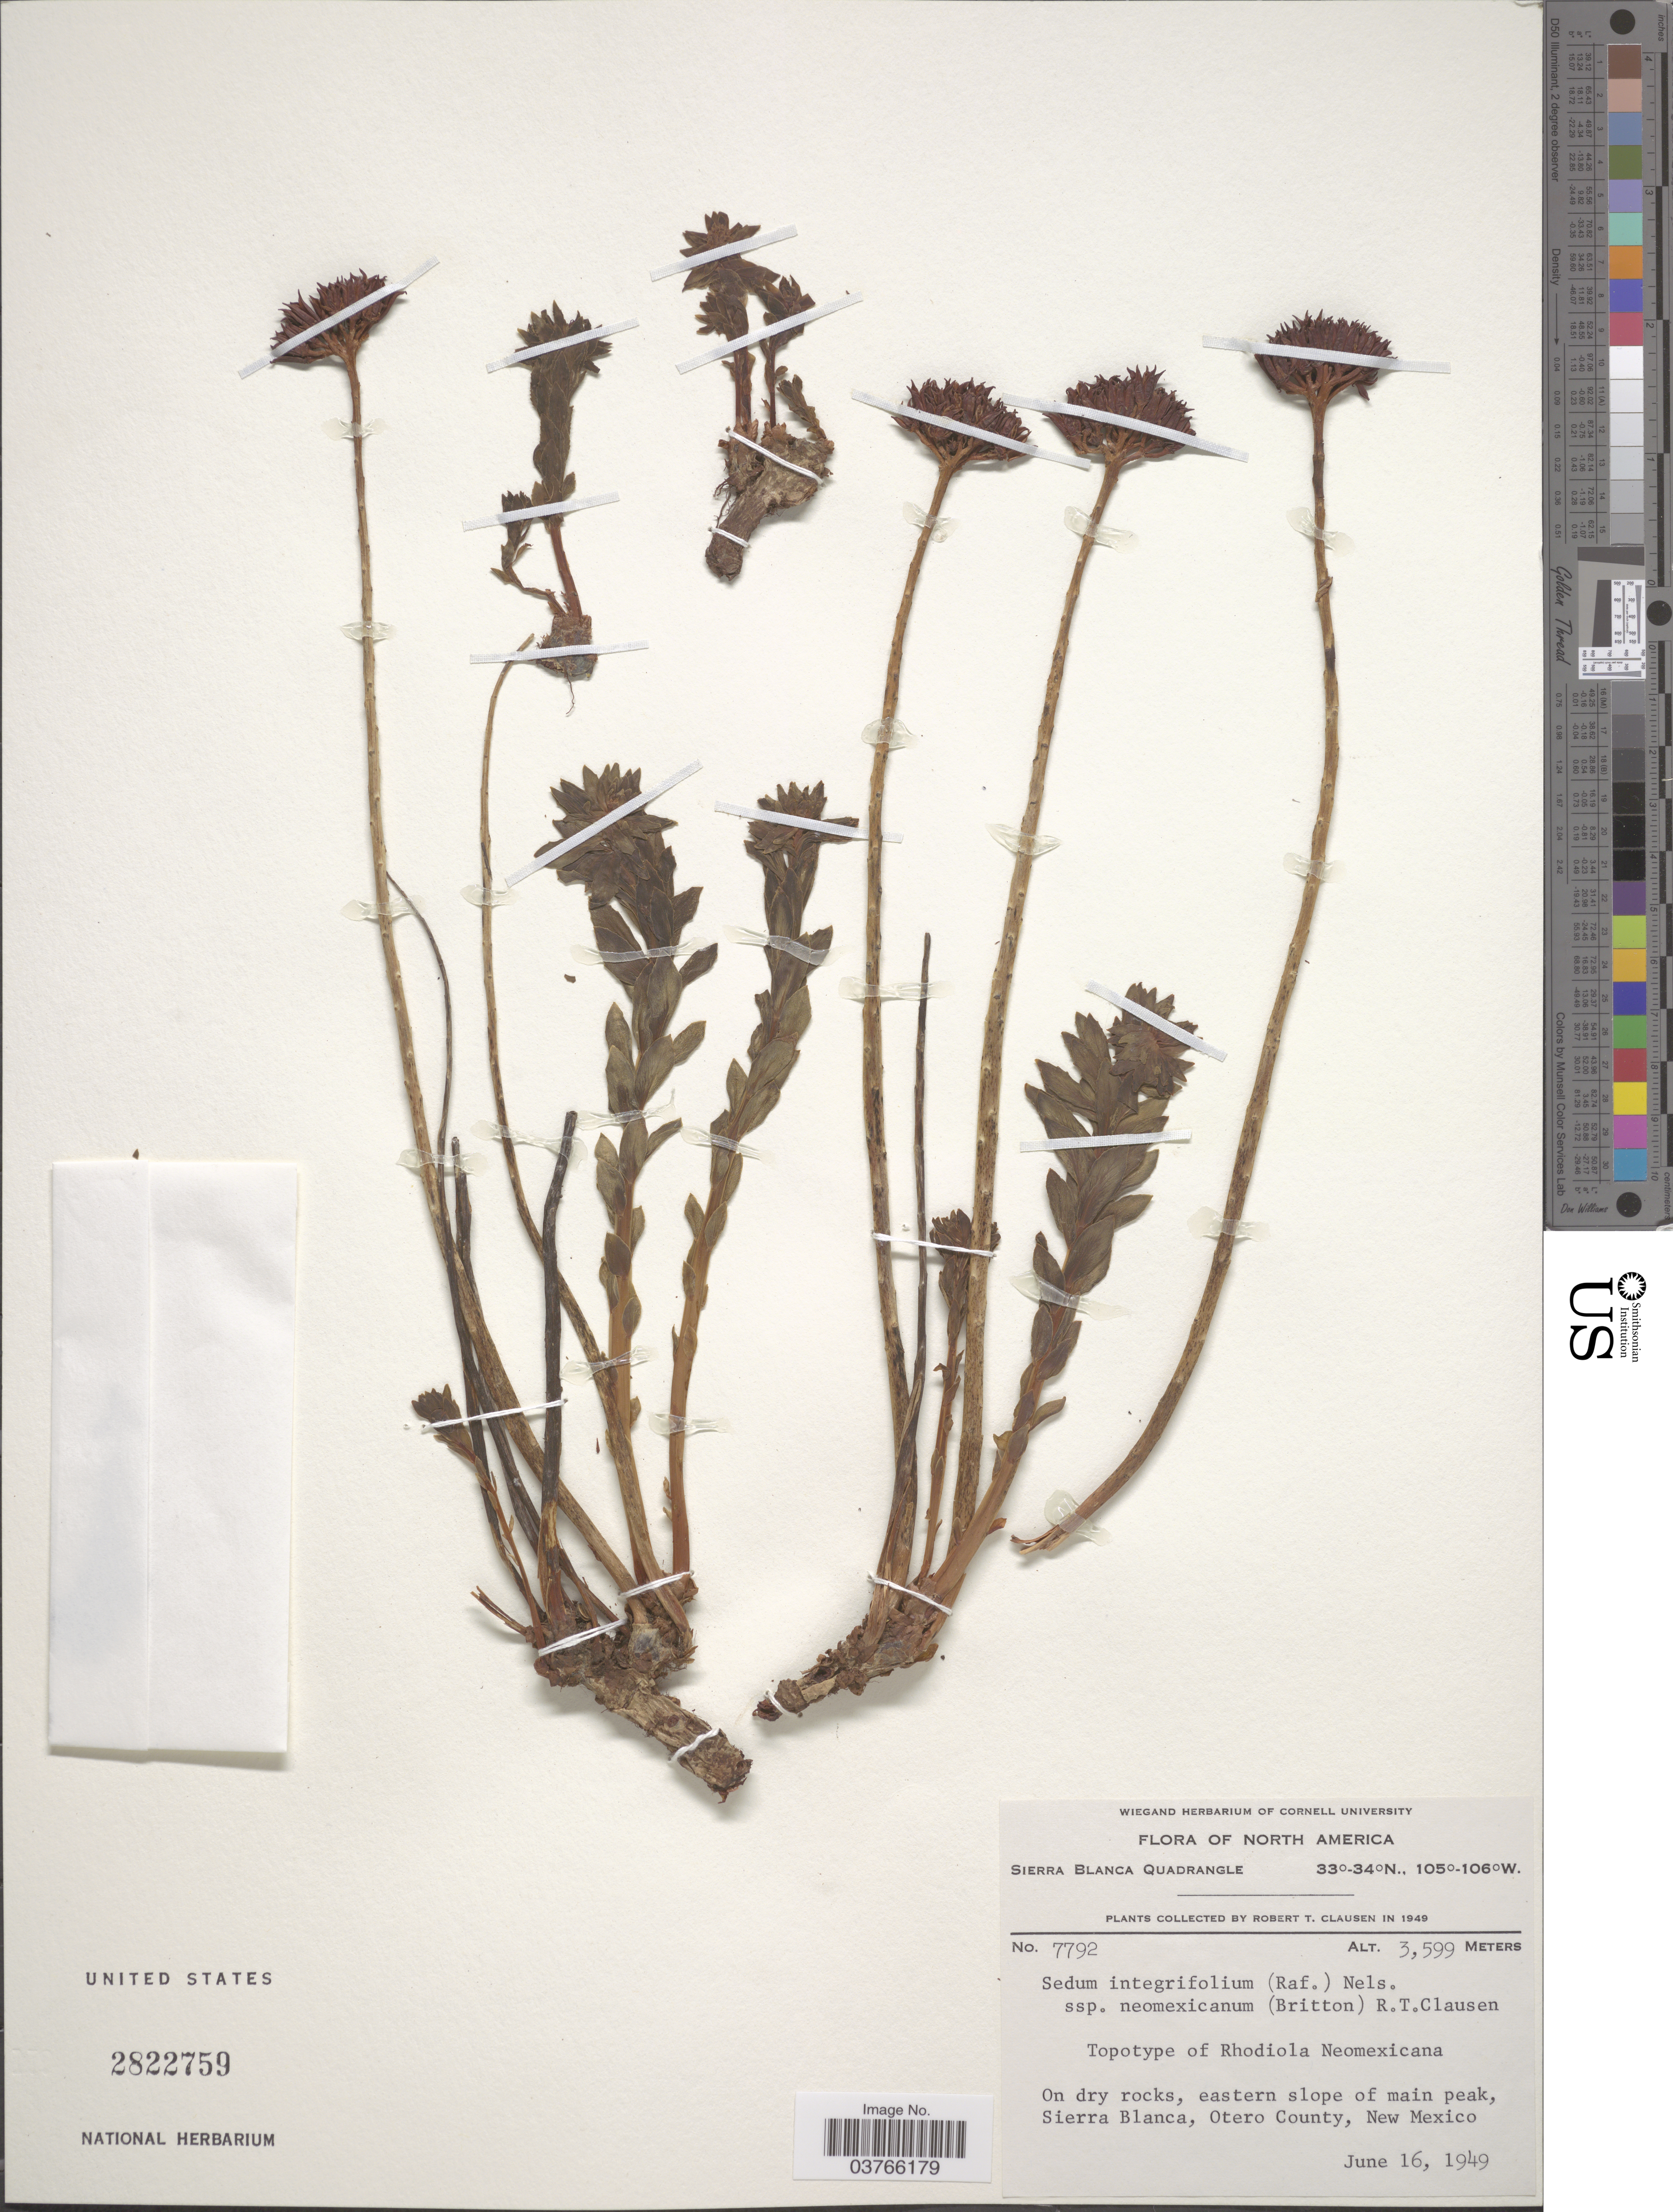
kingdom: Plantae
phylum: Tracheophyta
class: Magnoliopsida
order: Saxifragales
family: Crassulaceae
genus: Rhodiola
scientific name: Rhodiola integrifolia subsp. neomexicana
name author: (Britton) Kartesz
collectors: R. T. Clausen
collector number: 7792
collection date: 1949-06-16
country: United States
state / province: New Mexico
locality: Sierra Blanca Quadrangle. On dry rocks, eastern slope of main peak, Sierra Blanca, Otero County.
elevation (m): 3599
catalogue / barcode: US 2822759